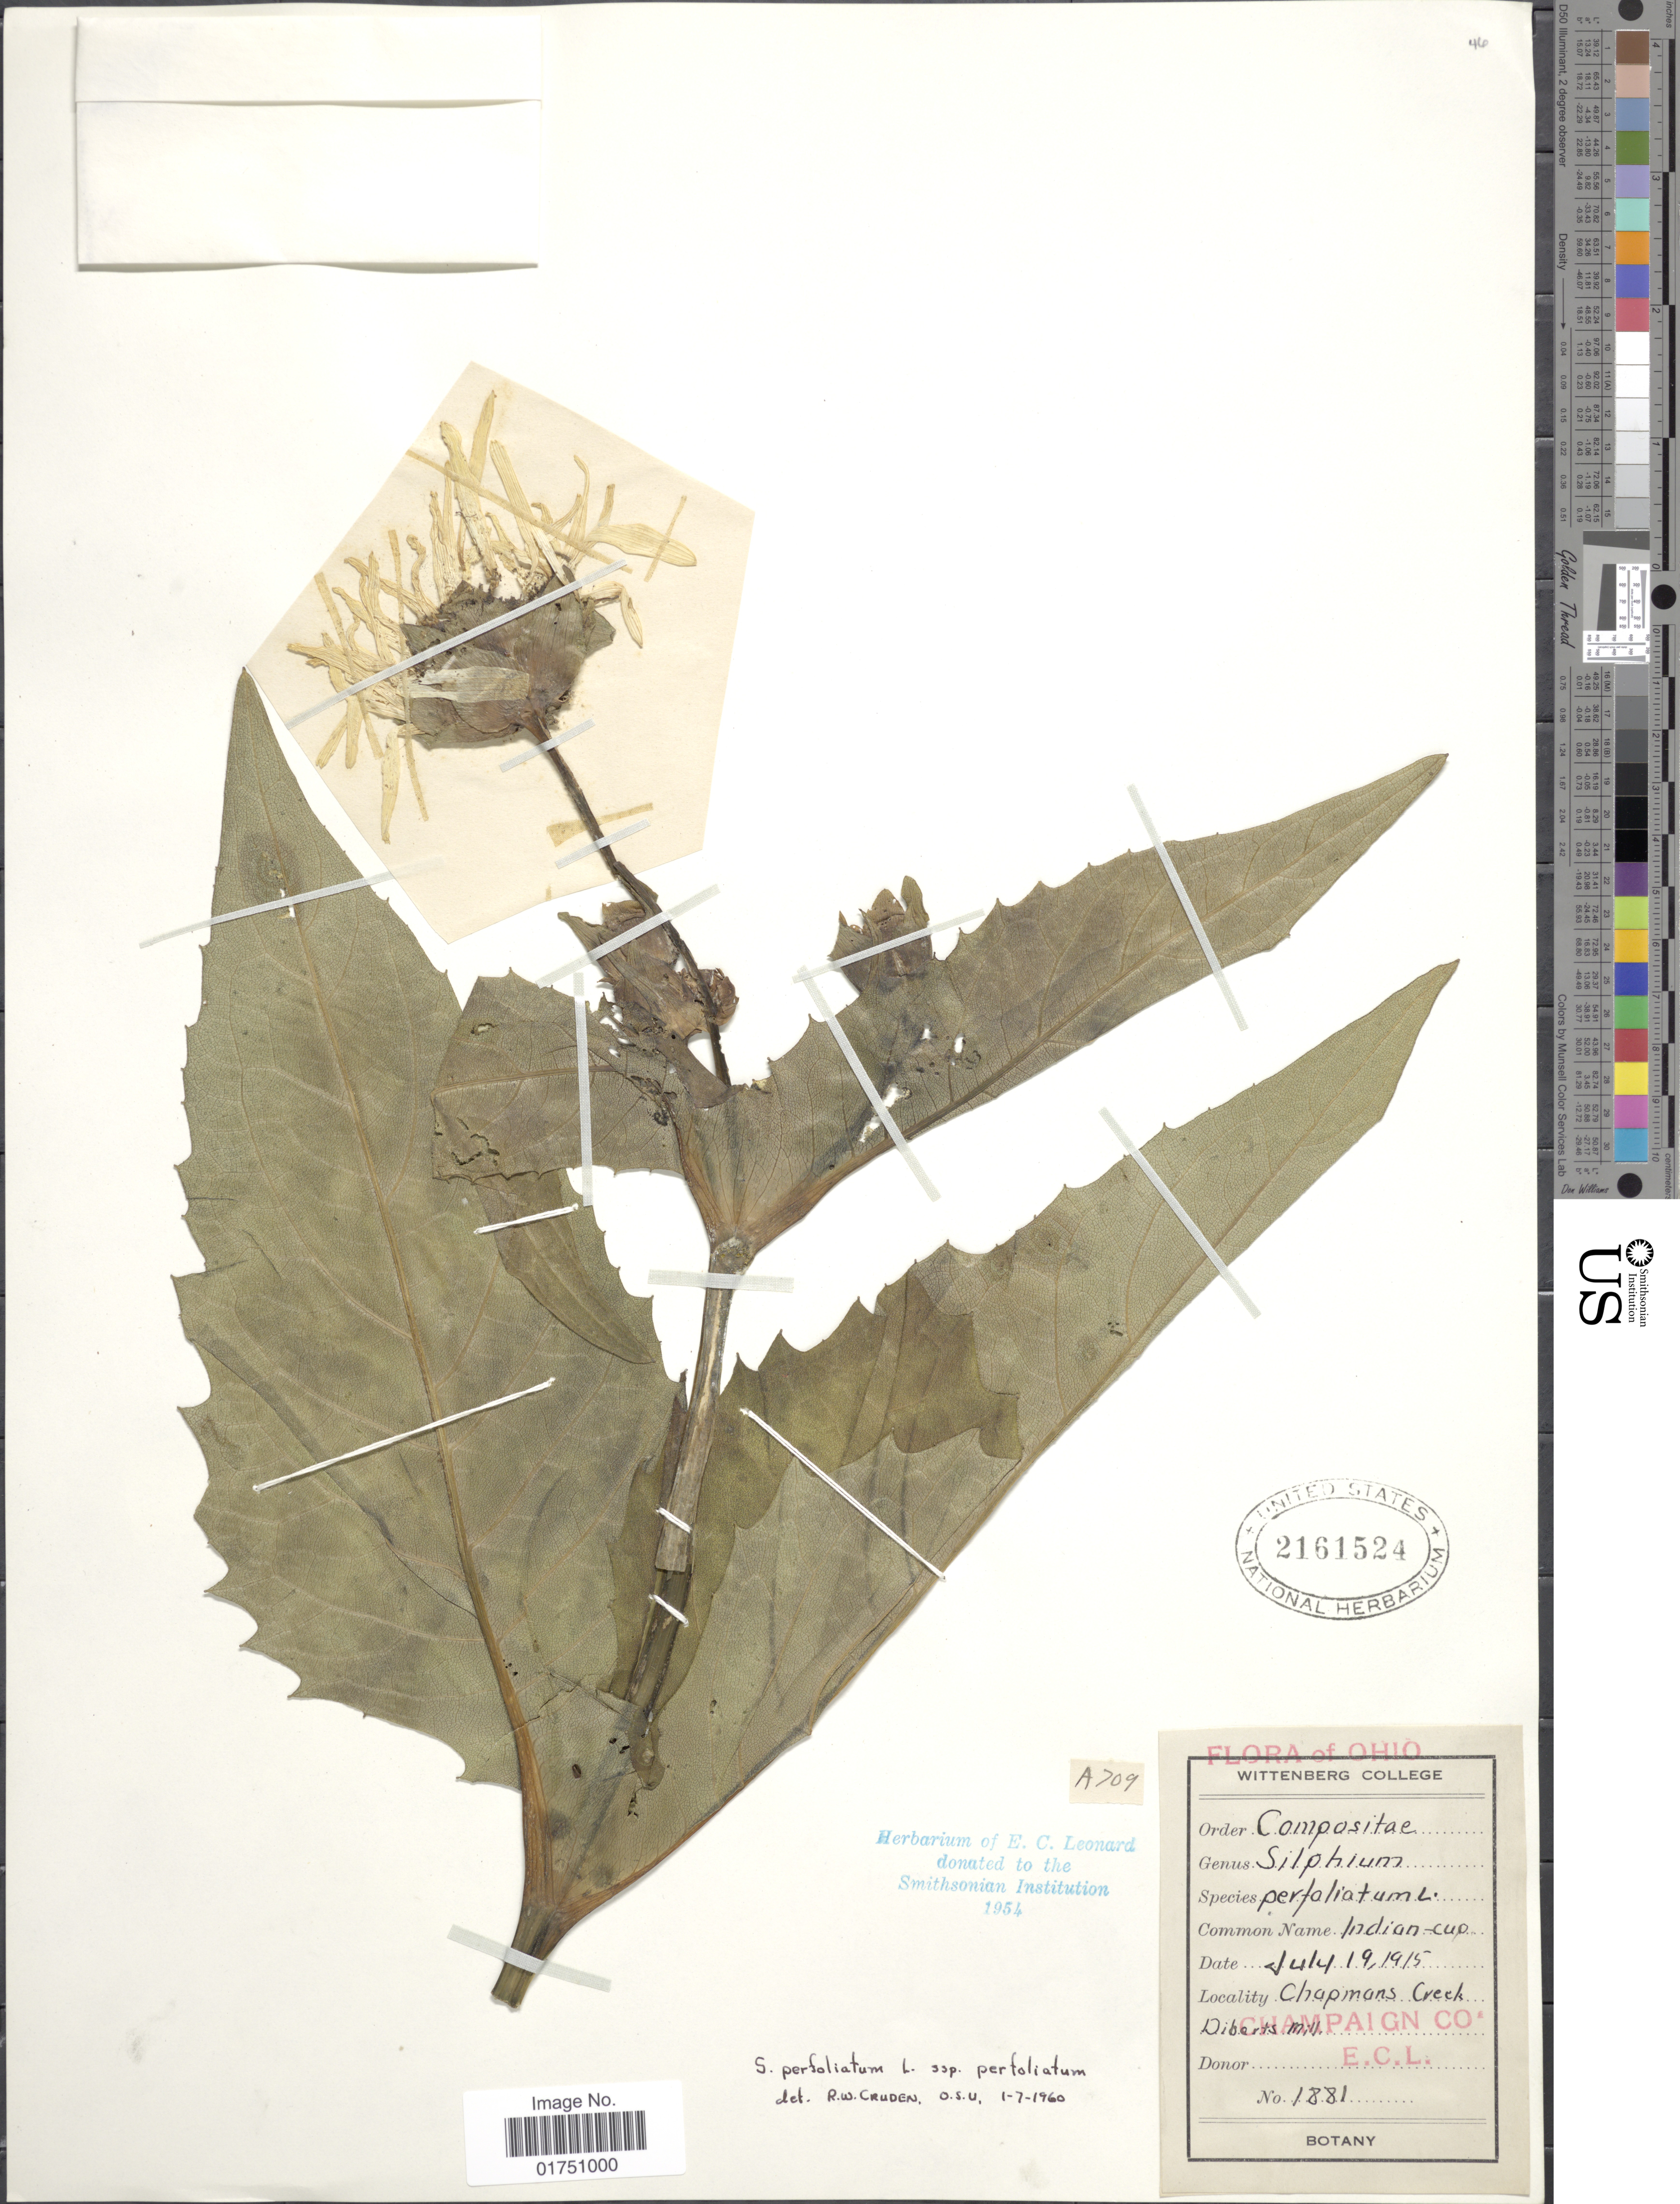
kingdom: Plantae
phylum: Tracheophyta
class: Magnoliopsida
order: Asterales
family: Asteraceae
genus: Silphium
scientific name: Silphium perfoliatum var. perfoliatum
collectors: E. C. Leonard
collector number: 1881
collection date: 1915-07-19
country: United States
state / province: Ohio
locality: Chapmans Creek, Champaign Co.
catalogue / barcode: US 2161524